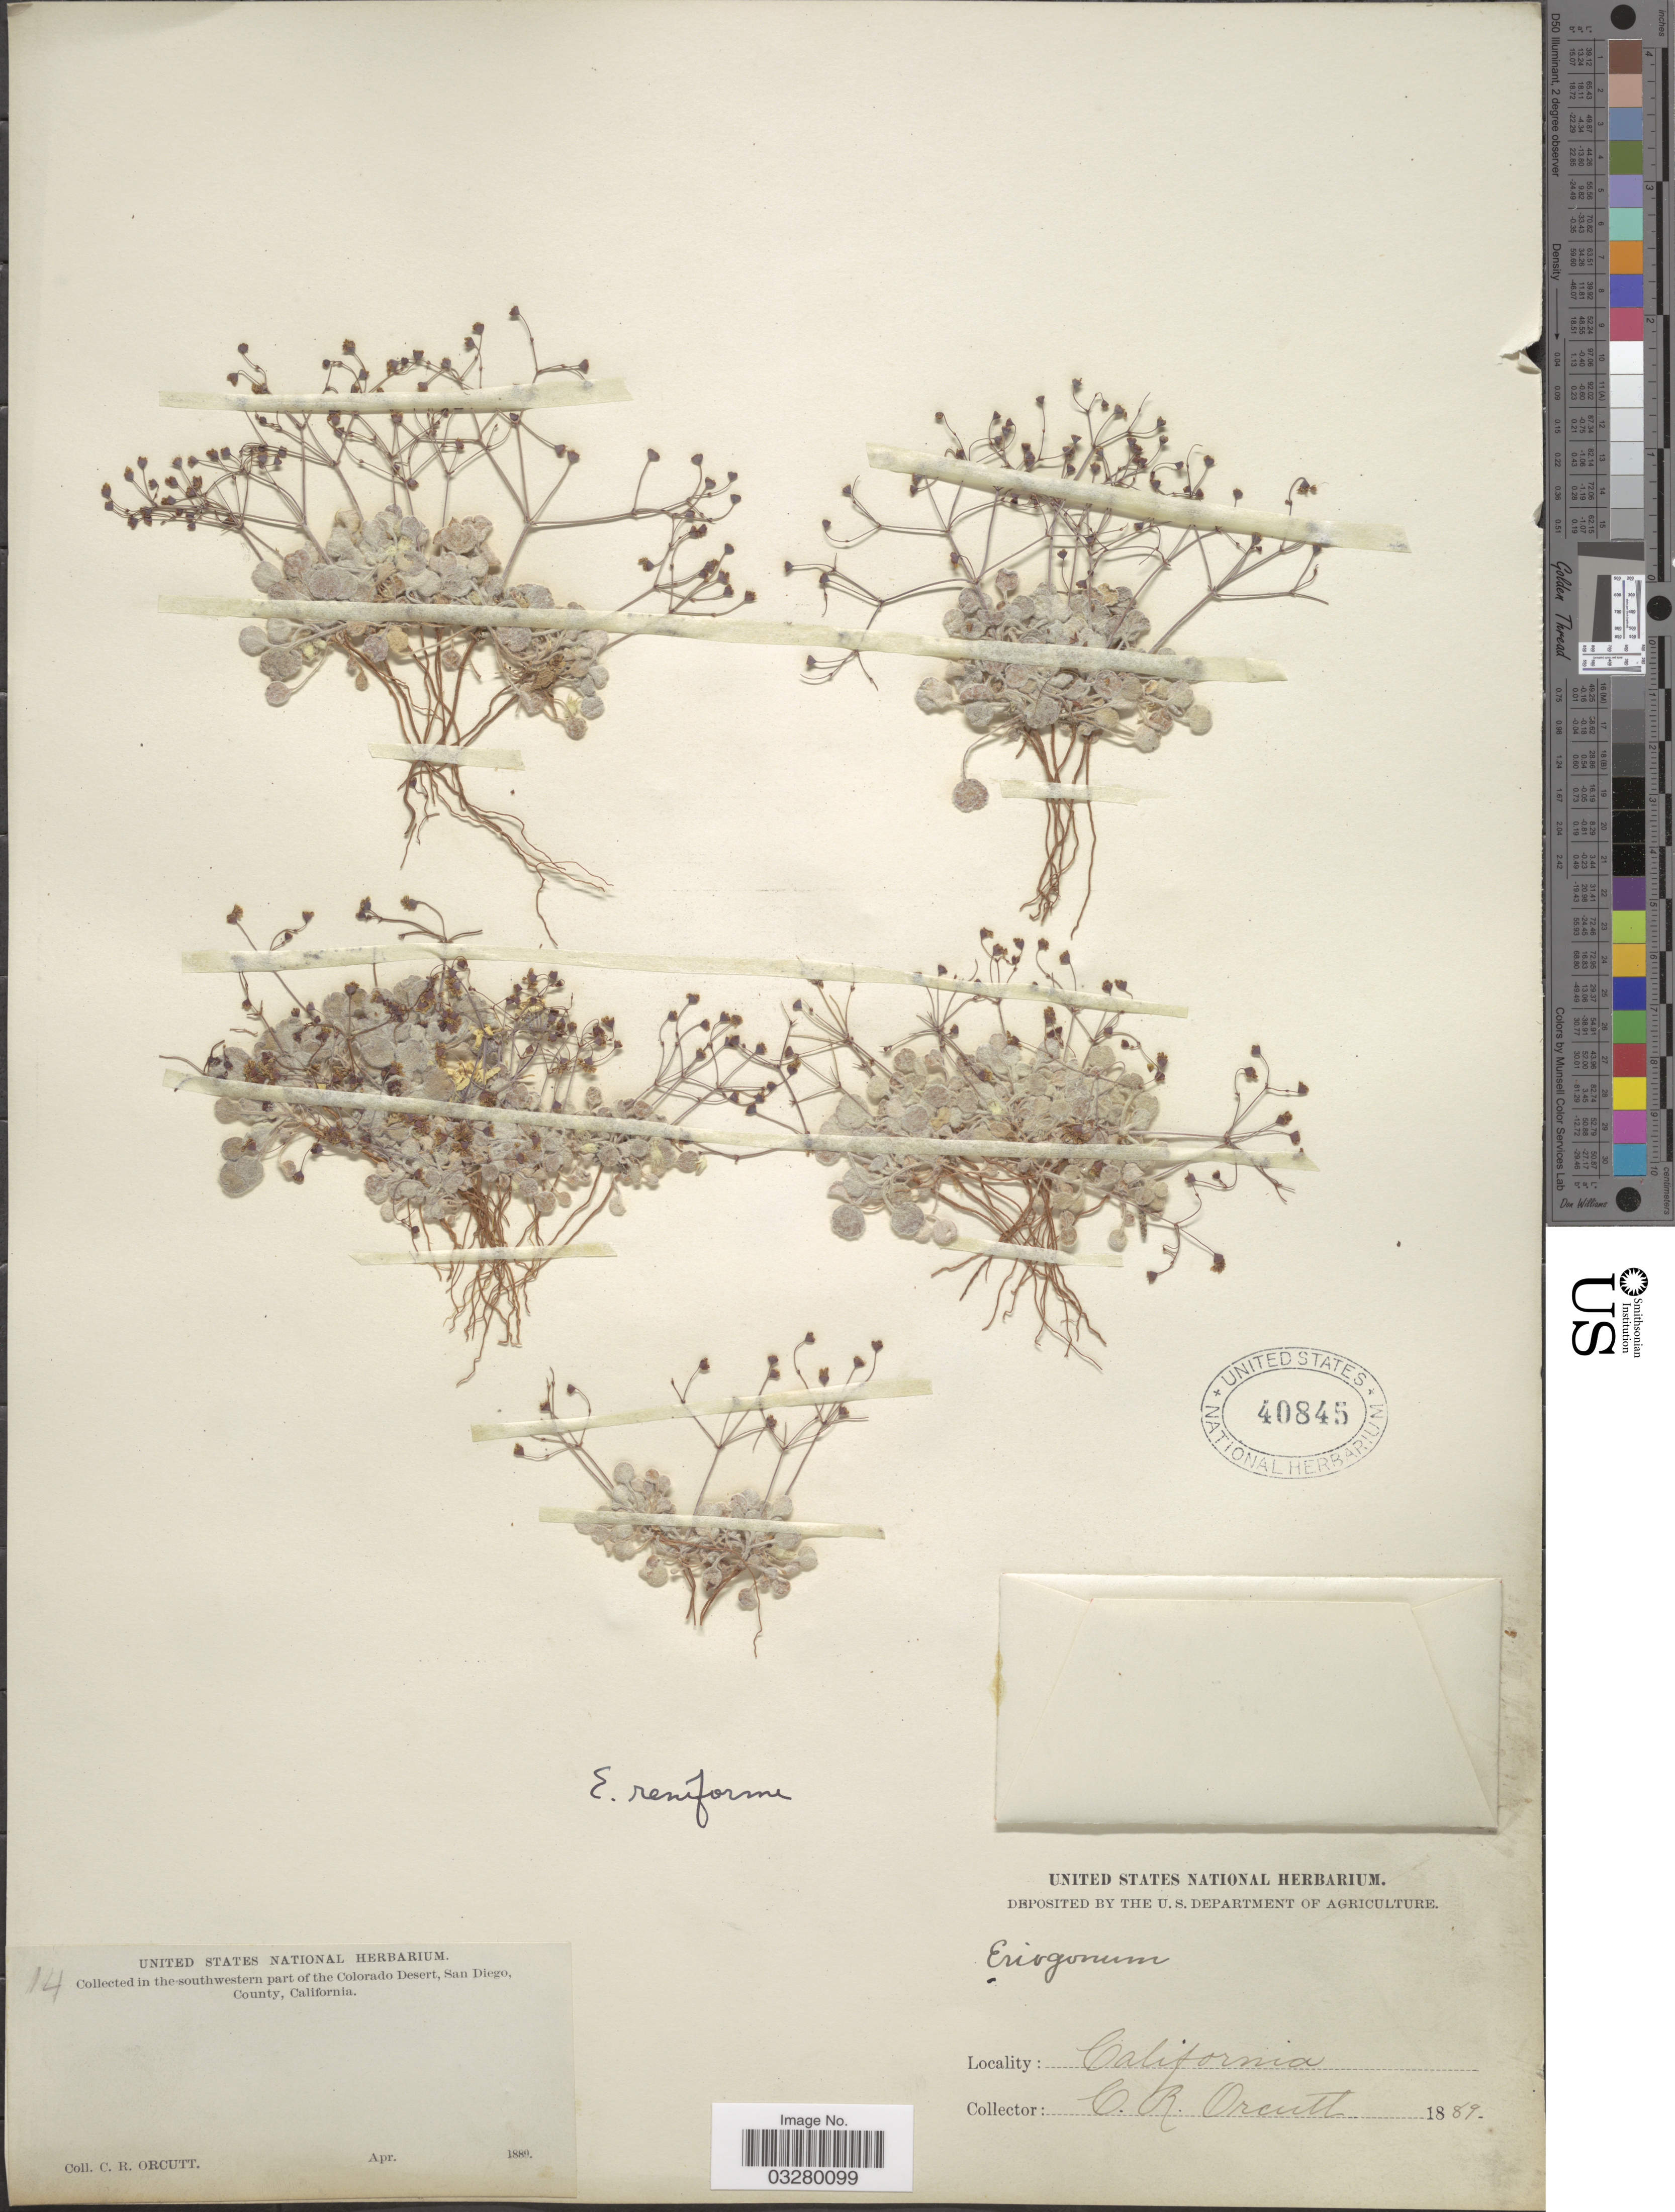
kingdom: Plantae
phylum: Tracheophyta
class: Magnoliopsida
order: Caryophyllales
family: Polygonaceae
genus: Eriogonum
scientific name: Eriogonum reniforme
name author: Torr. & Frém.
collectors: C. R. Orcutt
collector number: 14?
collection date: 1889-04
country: United States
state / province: California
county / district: San Diego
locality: Southwestern part of the Colorado Desert, San Diego, County.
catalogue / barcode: US 40845